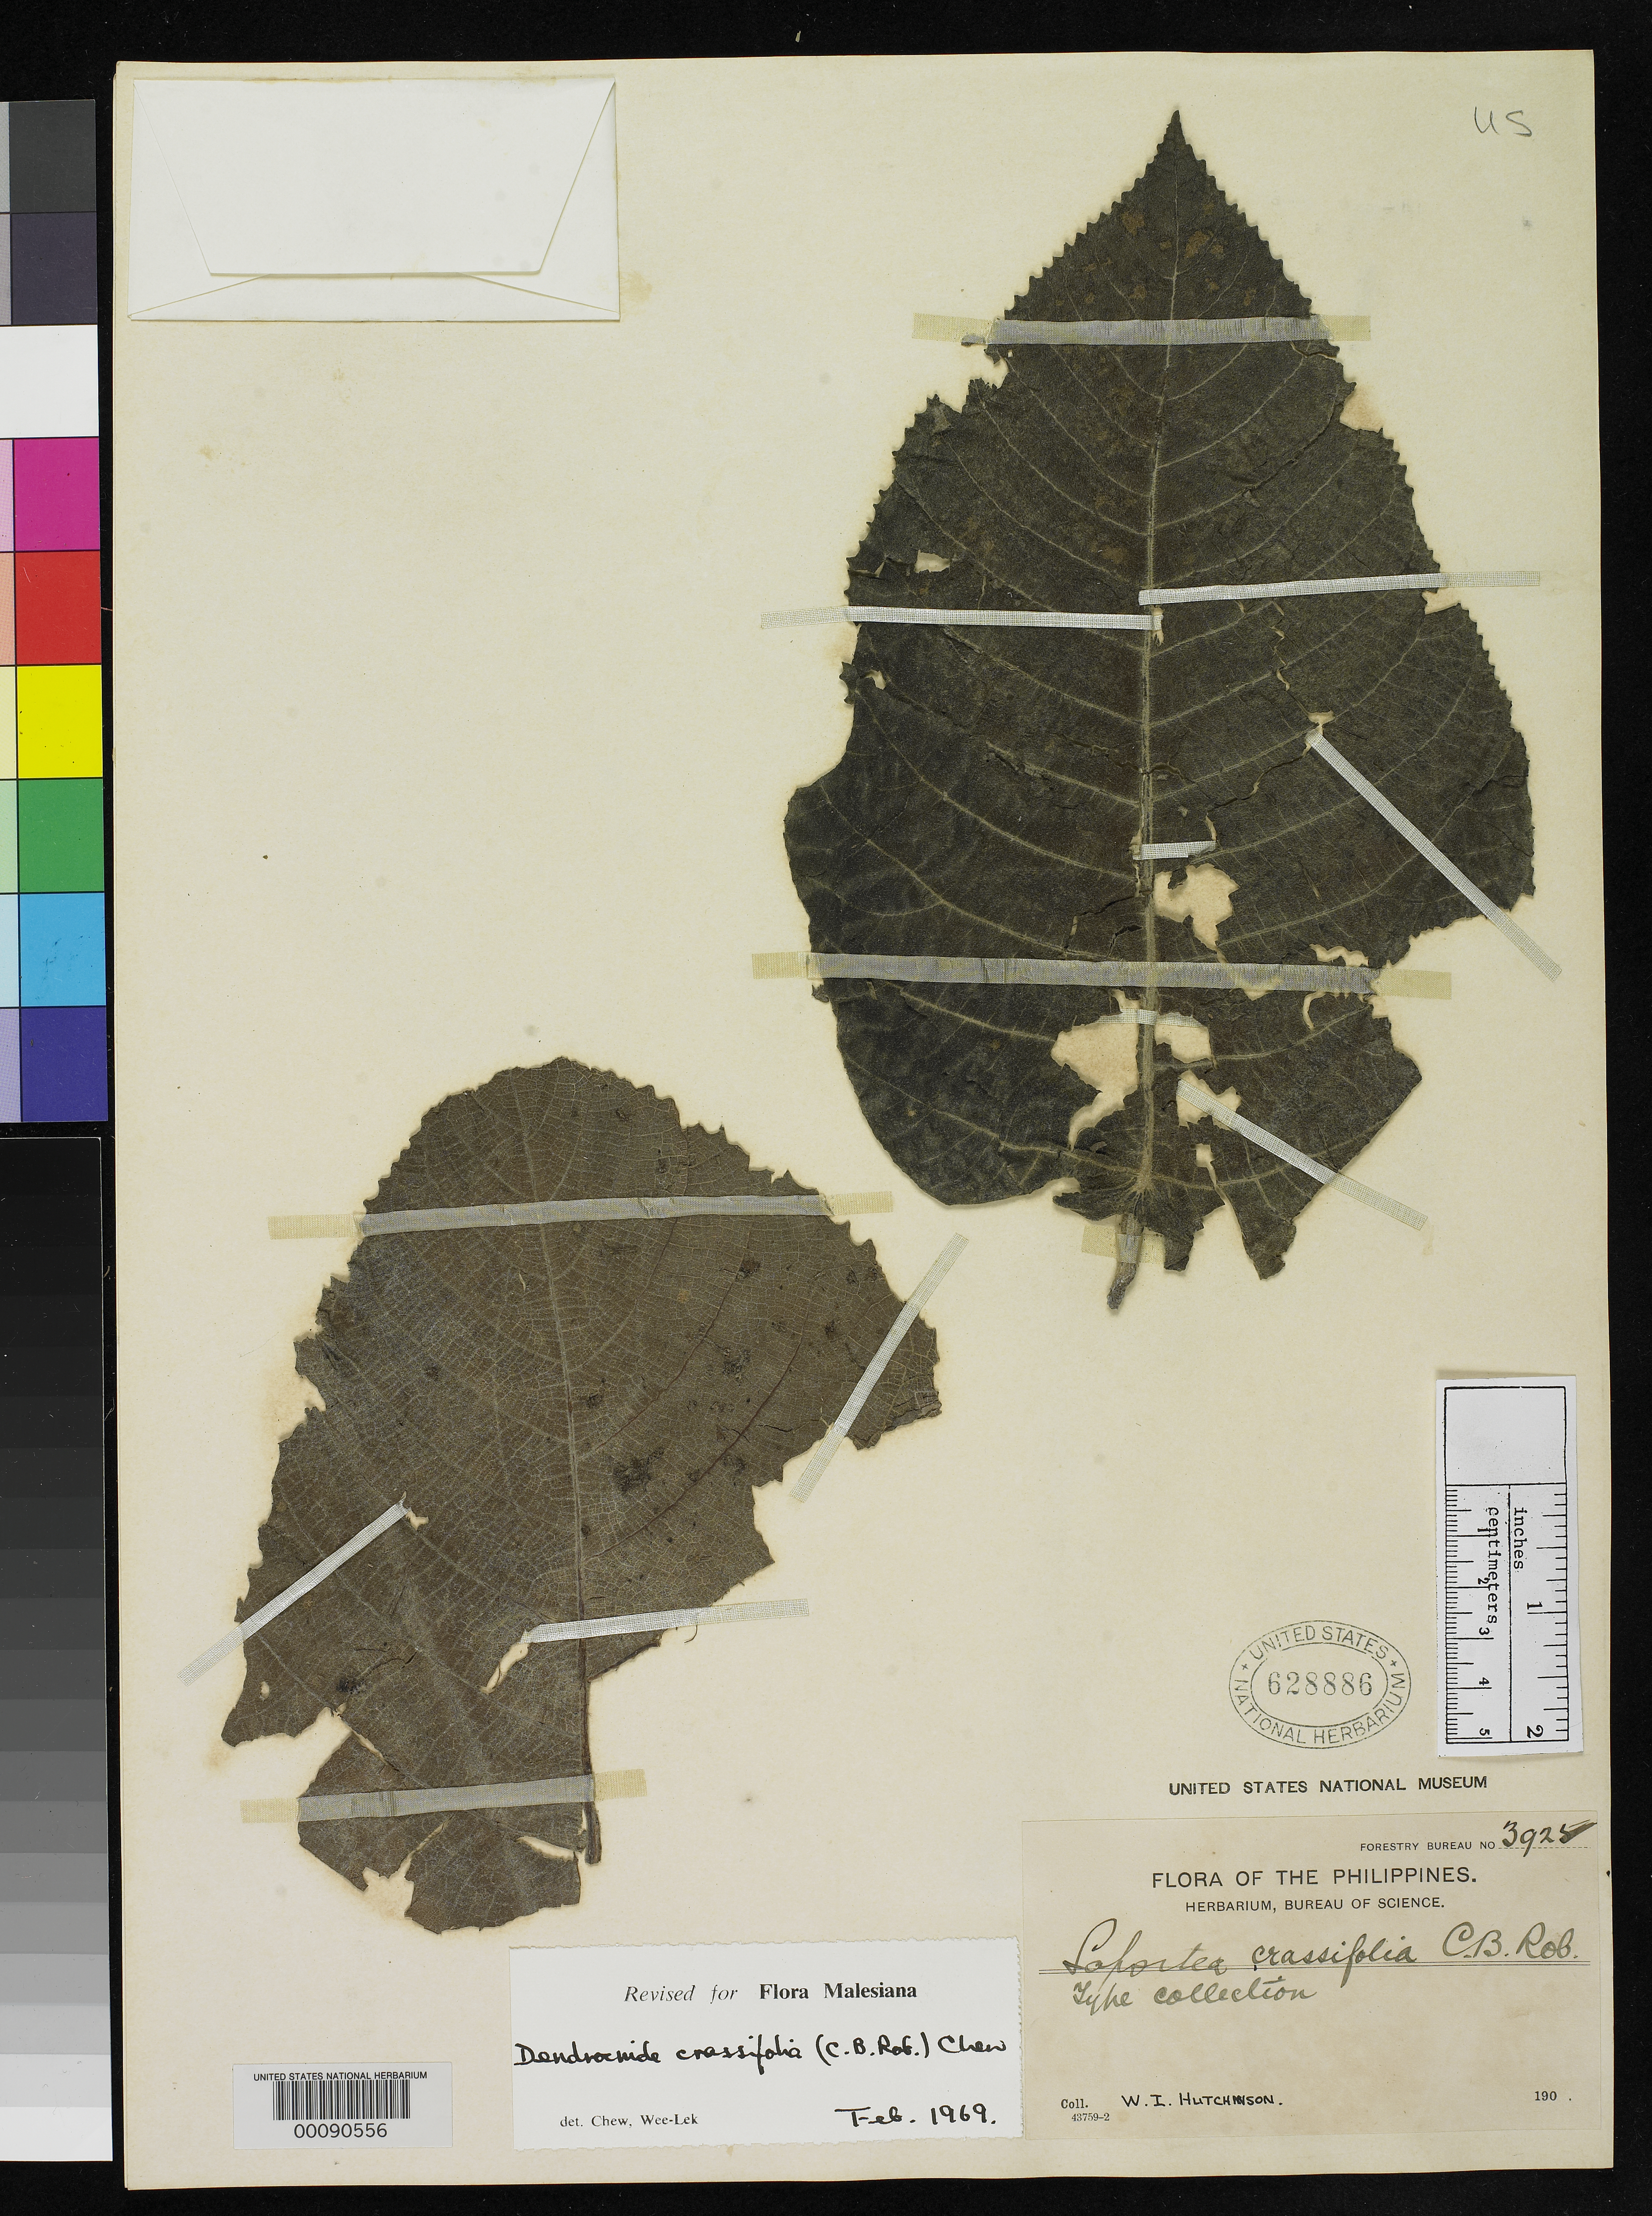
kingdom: Plantae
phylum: Tracheophyta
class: Magnoliopsida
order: Rosales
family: Urticaceae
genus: Laportea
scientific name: Laportea crassifolia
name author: C.B. Rob.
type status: Isotype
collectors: W. I. Hutchinson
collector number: Bur. Sci. 3925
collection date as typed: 26 Mar 1906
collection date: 1906-03-26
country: Philippines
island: Mindanao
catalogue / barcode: US 628886